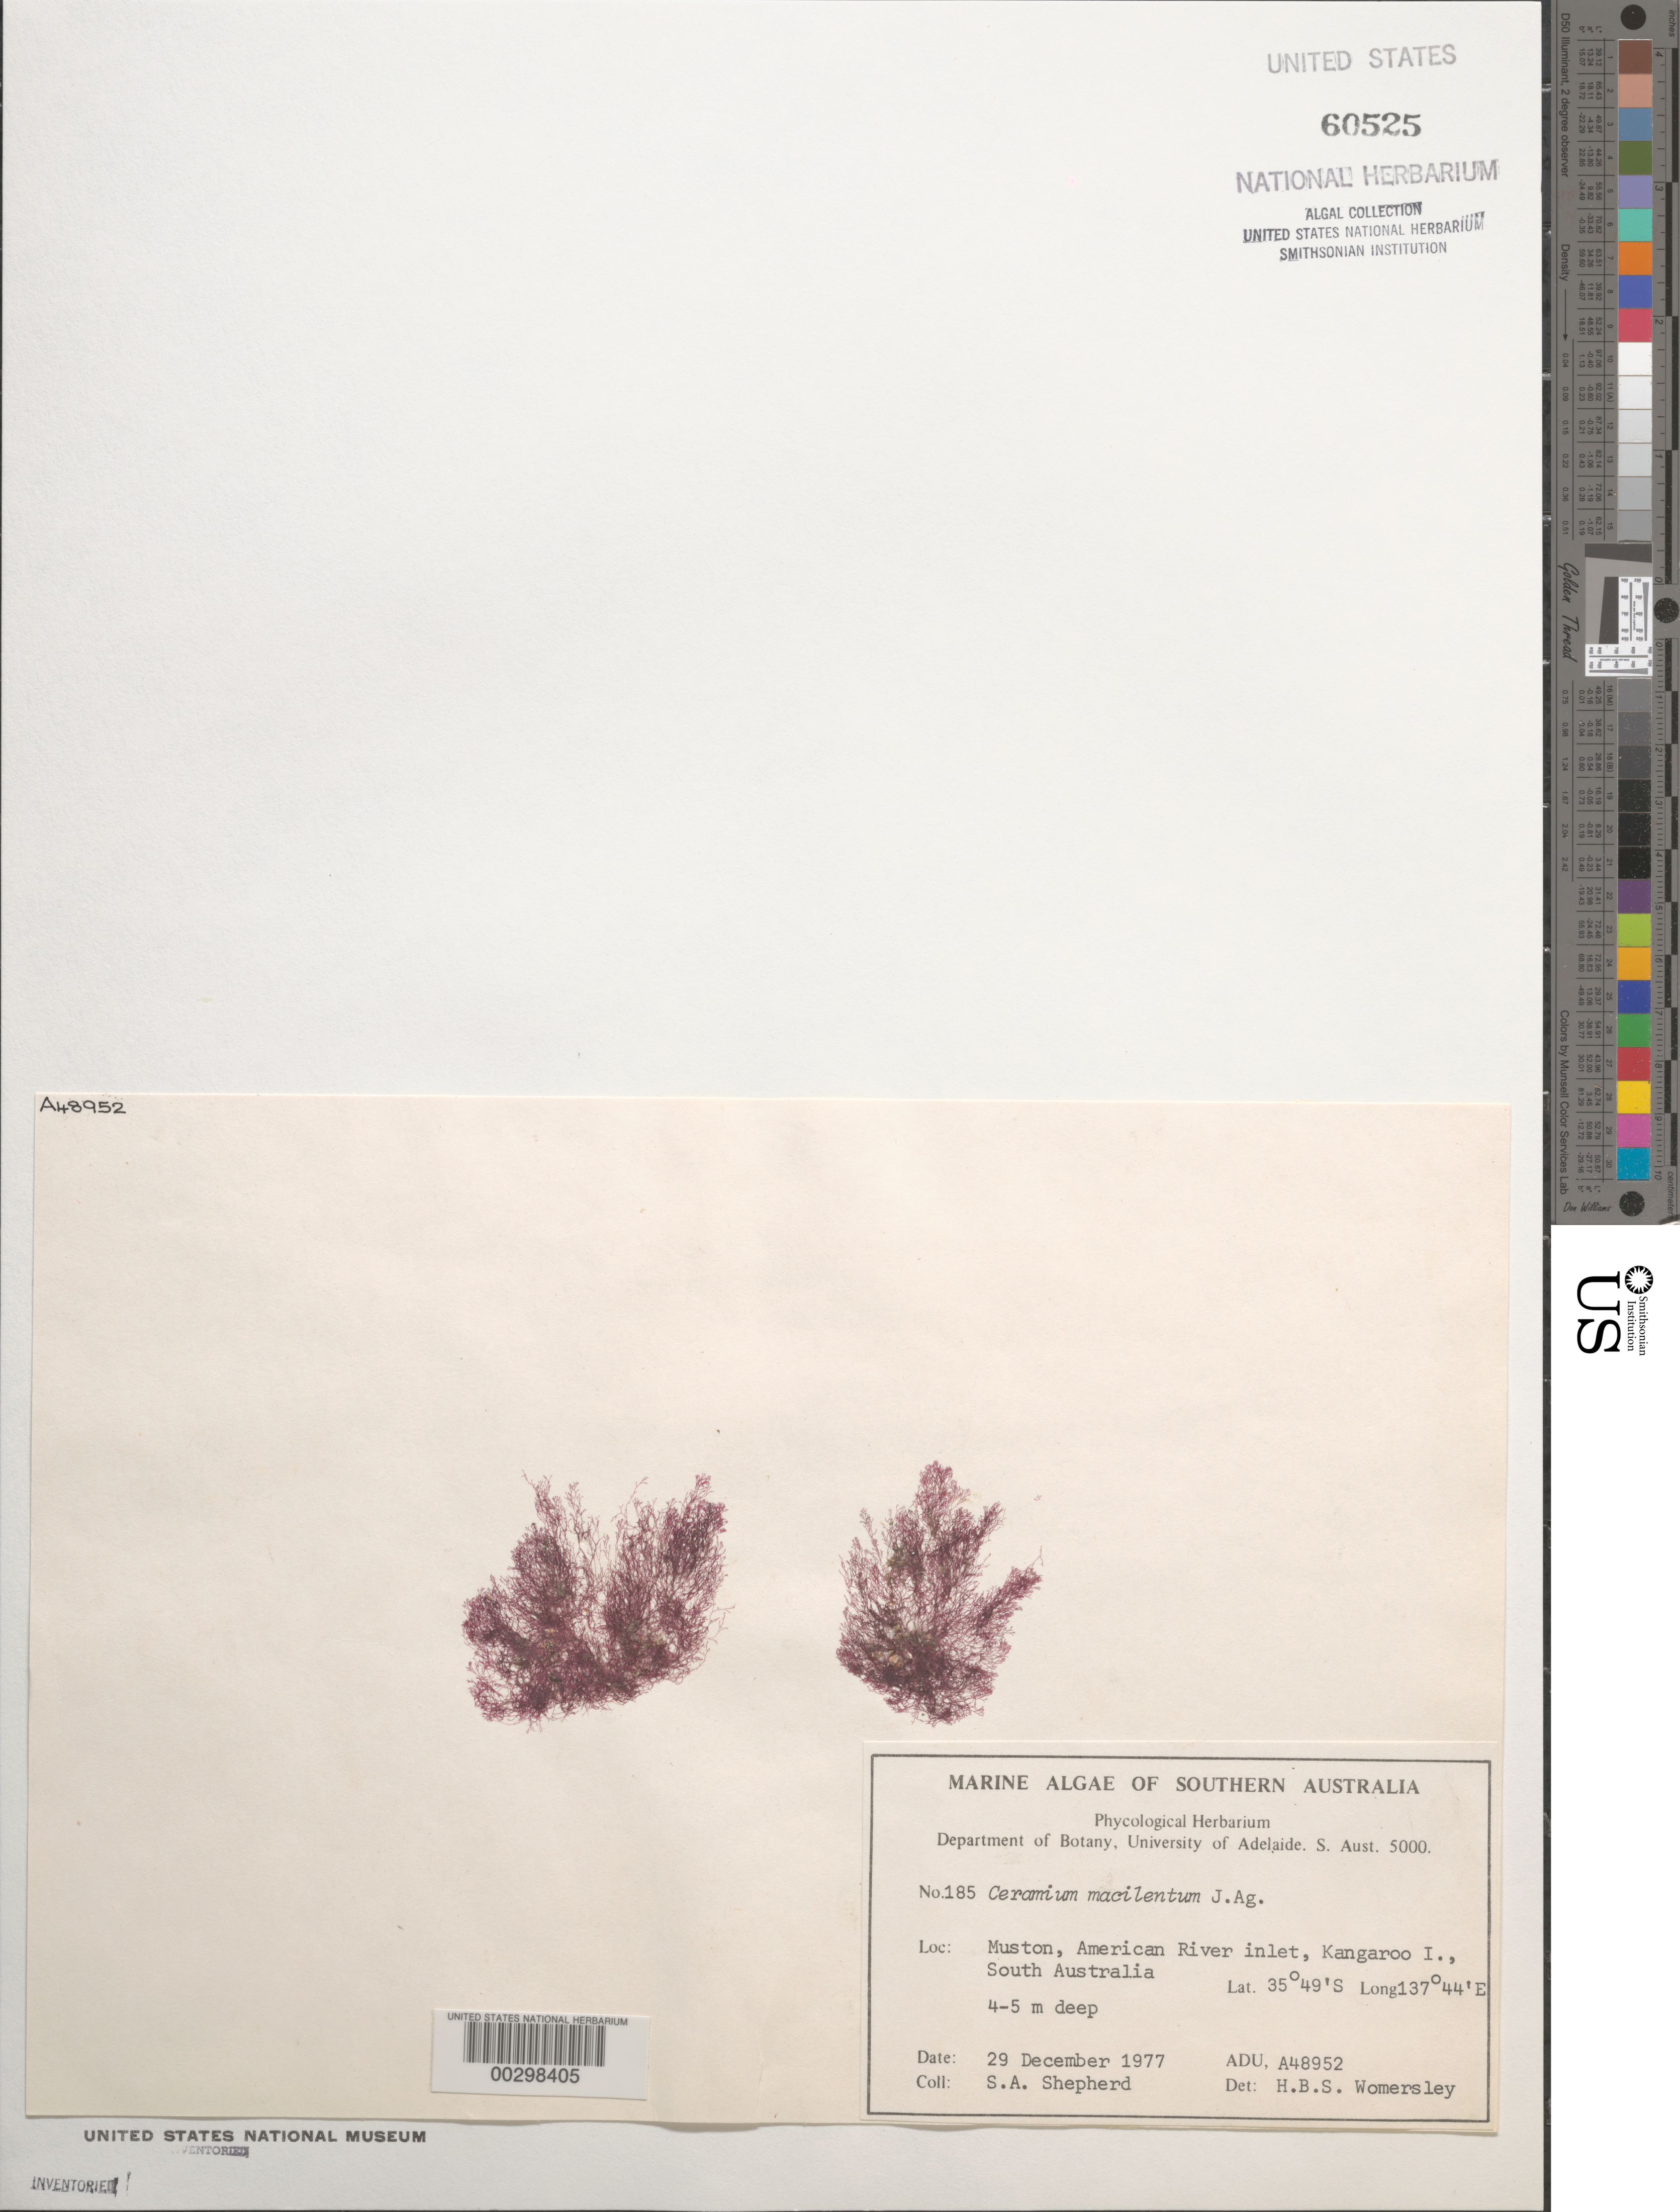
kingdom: Plantae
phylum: Rhodophyta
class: Florideophyceae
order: Ceramiales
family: Ceramiaceae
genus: Ceramium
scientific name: Ceramium macilentum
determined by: Womersley, H. B. S.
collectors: S. Shepherd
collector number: ADU A48952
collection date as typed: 29 Dec 1977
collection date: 1977-12-29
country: Australia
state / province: South Australia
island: Kangaroo Island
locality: Muston, American River Inlet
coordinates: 35 49'S, 137 44'E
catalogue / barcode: US 60525